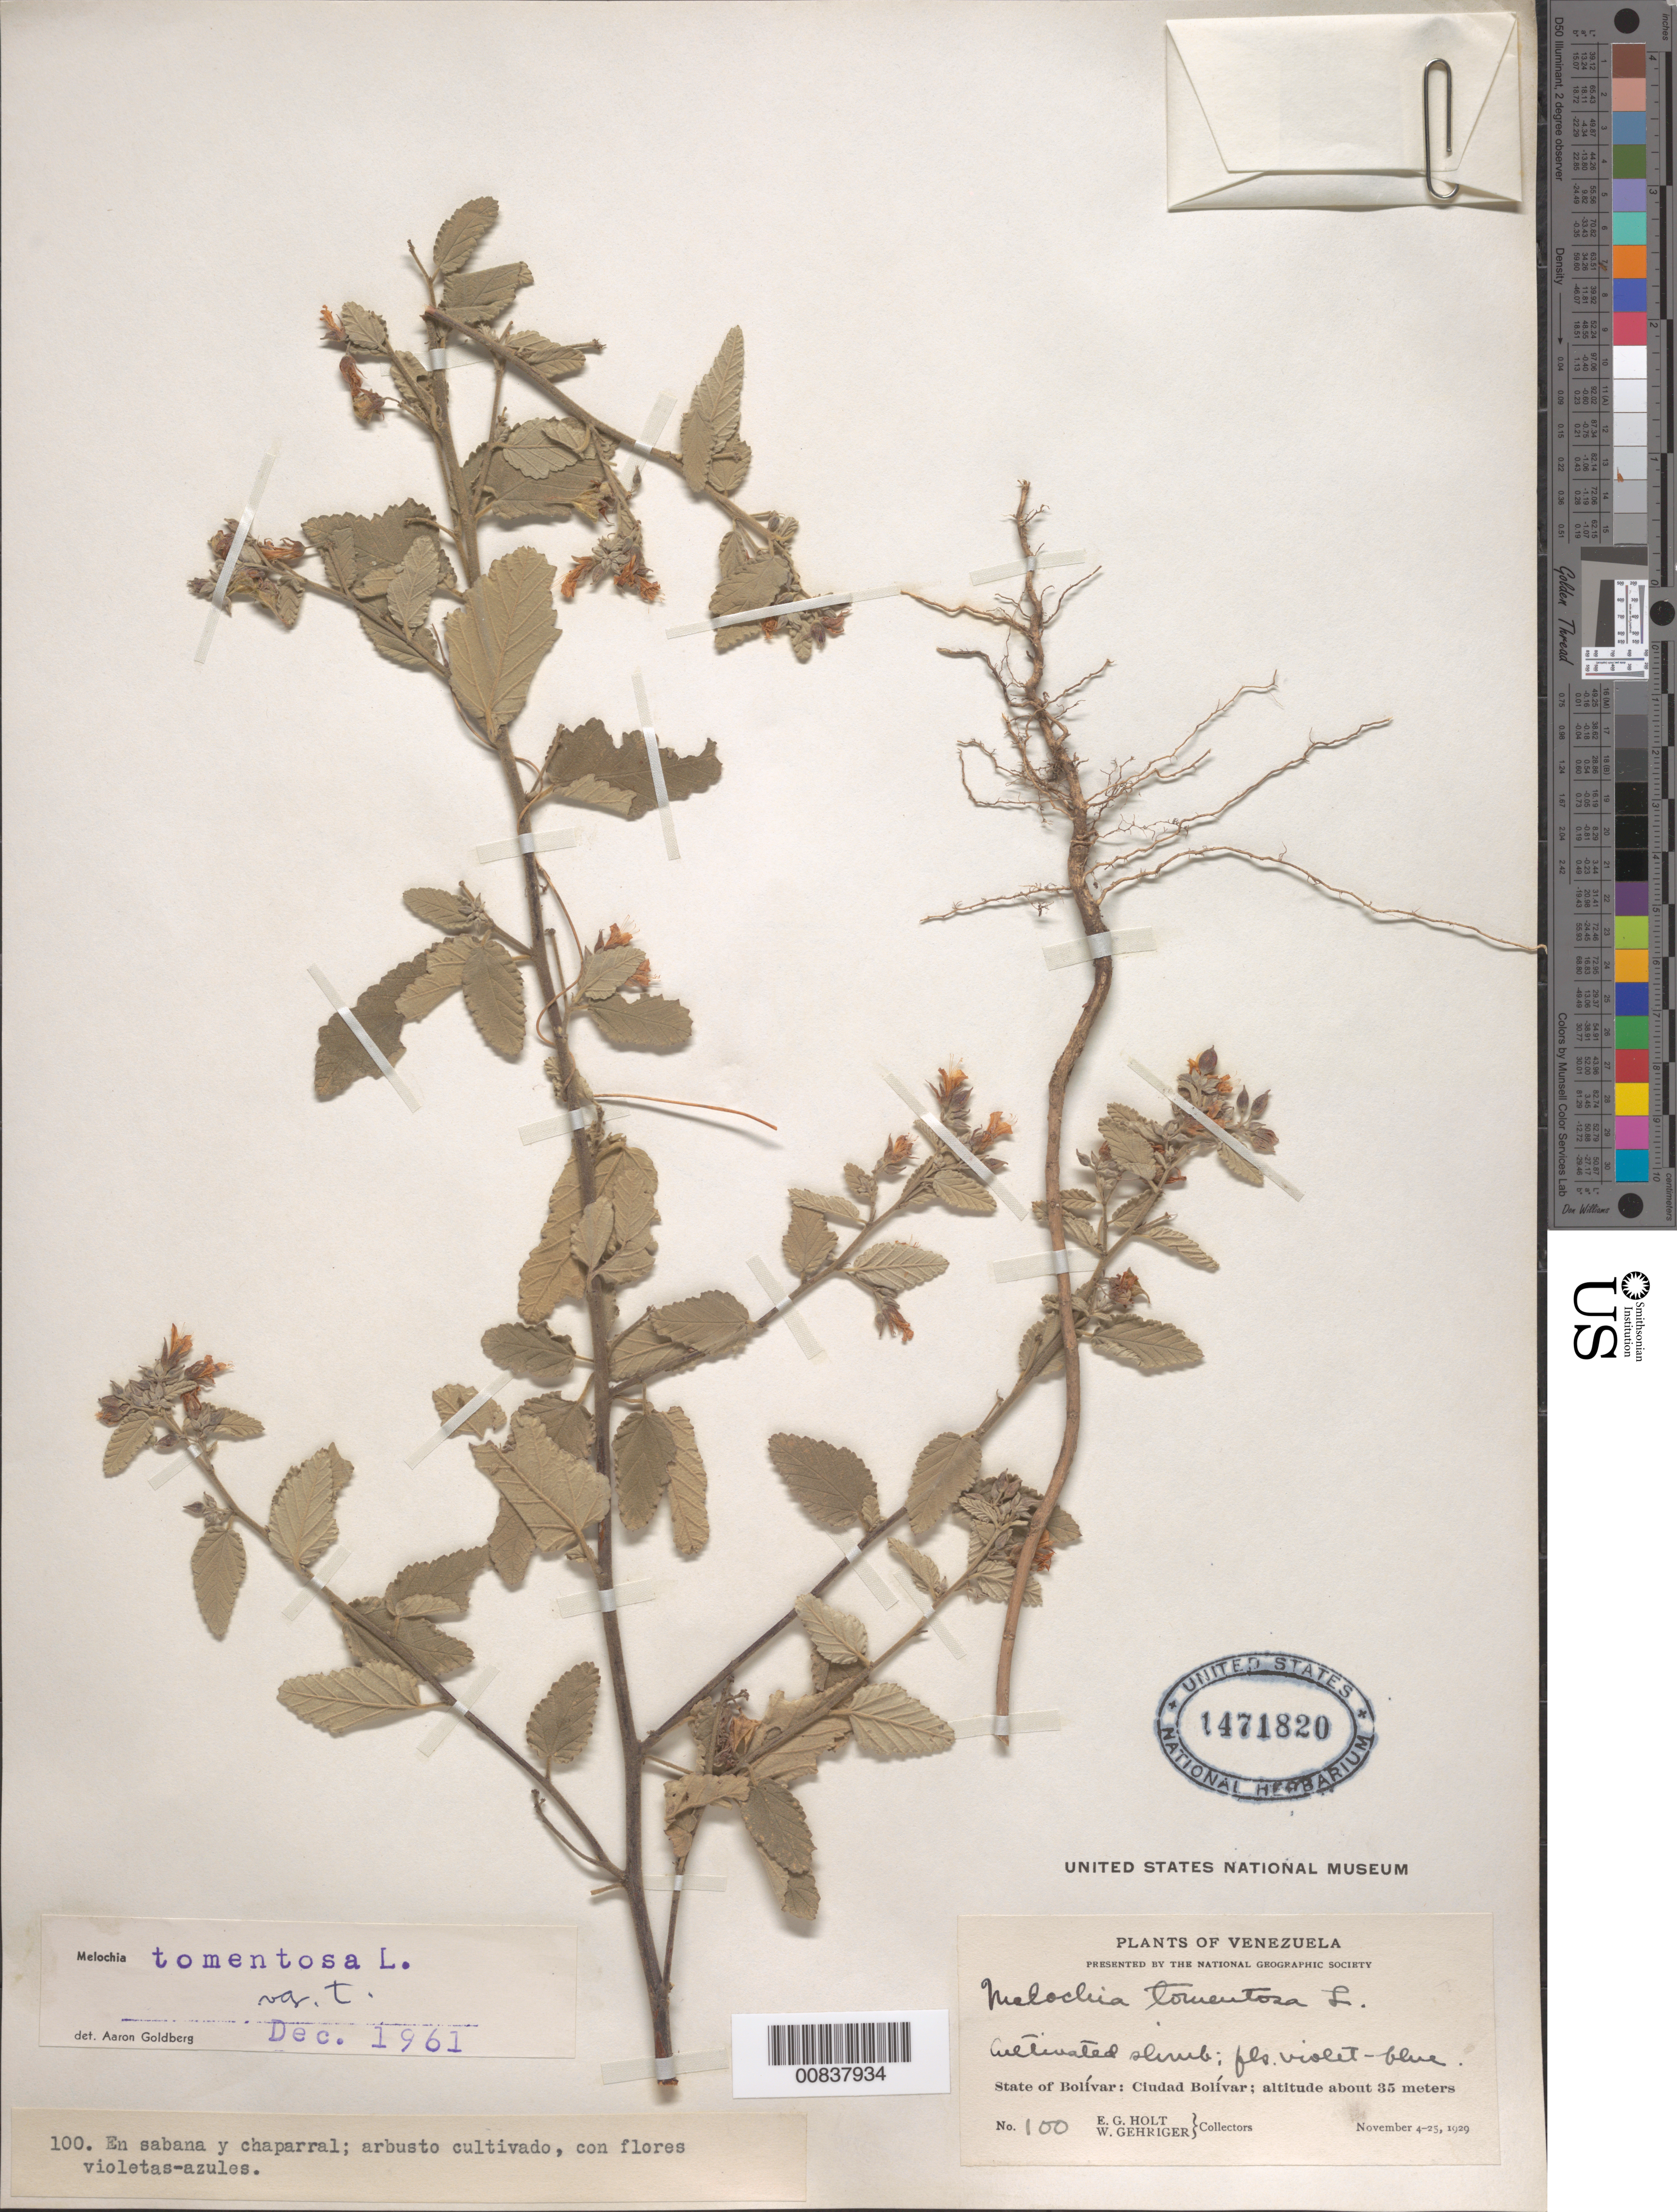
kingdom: Plantae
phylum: Tracheophyta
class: Magnoliopsida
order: Malvales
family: Malvaceae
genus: Melochia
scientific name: Melochia tomentosa var. tomentosa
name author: L.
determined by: Goldberg, Aaron, (US), NMNH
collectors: E. Holt & W. Gehriger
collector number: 100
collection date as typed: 4-Nov-29 to 25-Nov-29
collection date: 1929-11-04/1929-11-25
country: Venezuela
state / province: Bolívar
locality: Ciudad Bolívar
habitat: Savanna and chaparral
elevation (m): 35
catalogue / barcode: US 1471820